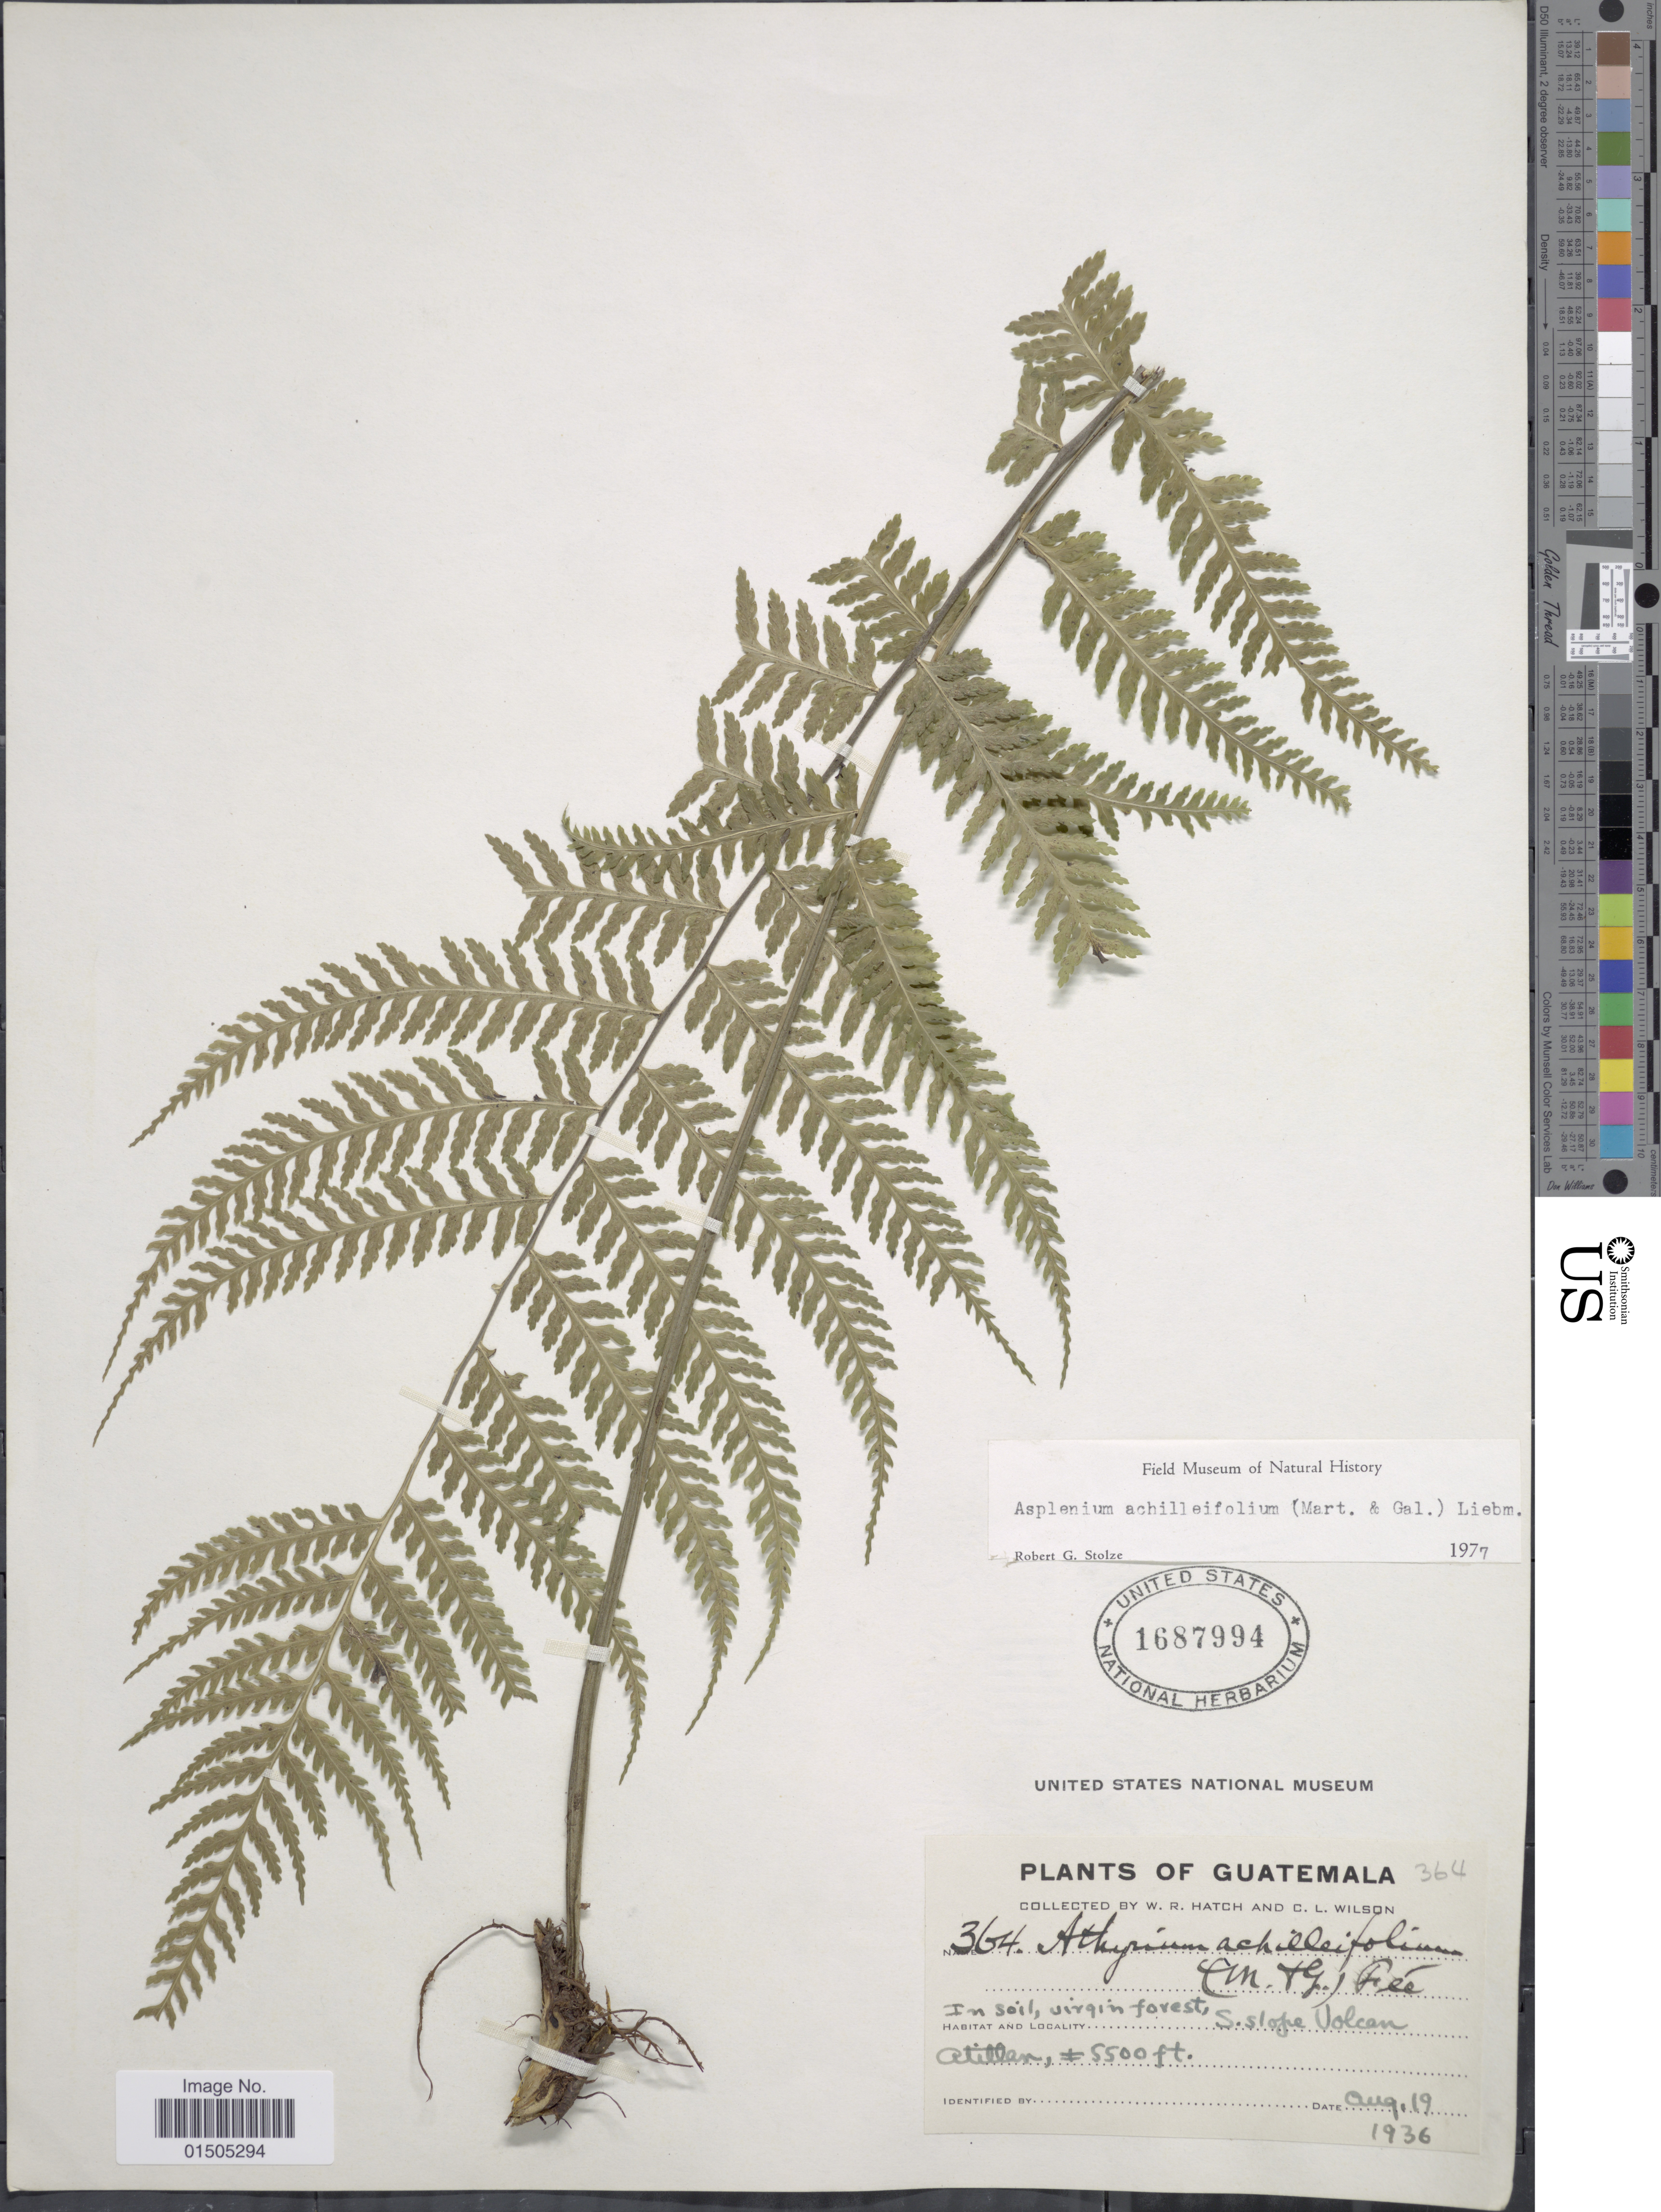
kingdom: Plantae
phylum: Tracheophyta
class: Polypodiopsida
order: Polypodiales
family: Aspleniaceae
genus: Asplenium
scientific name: Asplenium achilleifolium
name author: (M. Martens & Galeotti) Liebm.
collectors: W. Hatch & C. L. Wilson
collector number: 364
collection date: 1936-08-19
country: Guatemala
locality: In soil, virgin forest, S. slope Volcan Atitlan.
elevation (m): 1676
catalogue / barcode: US 1687994